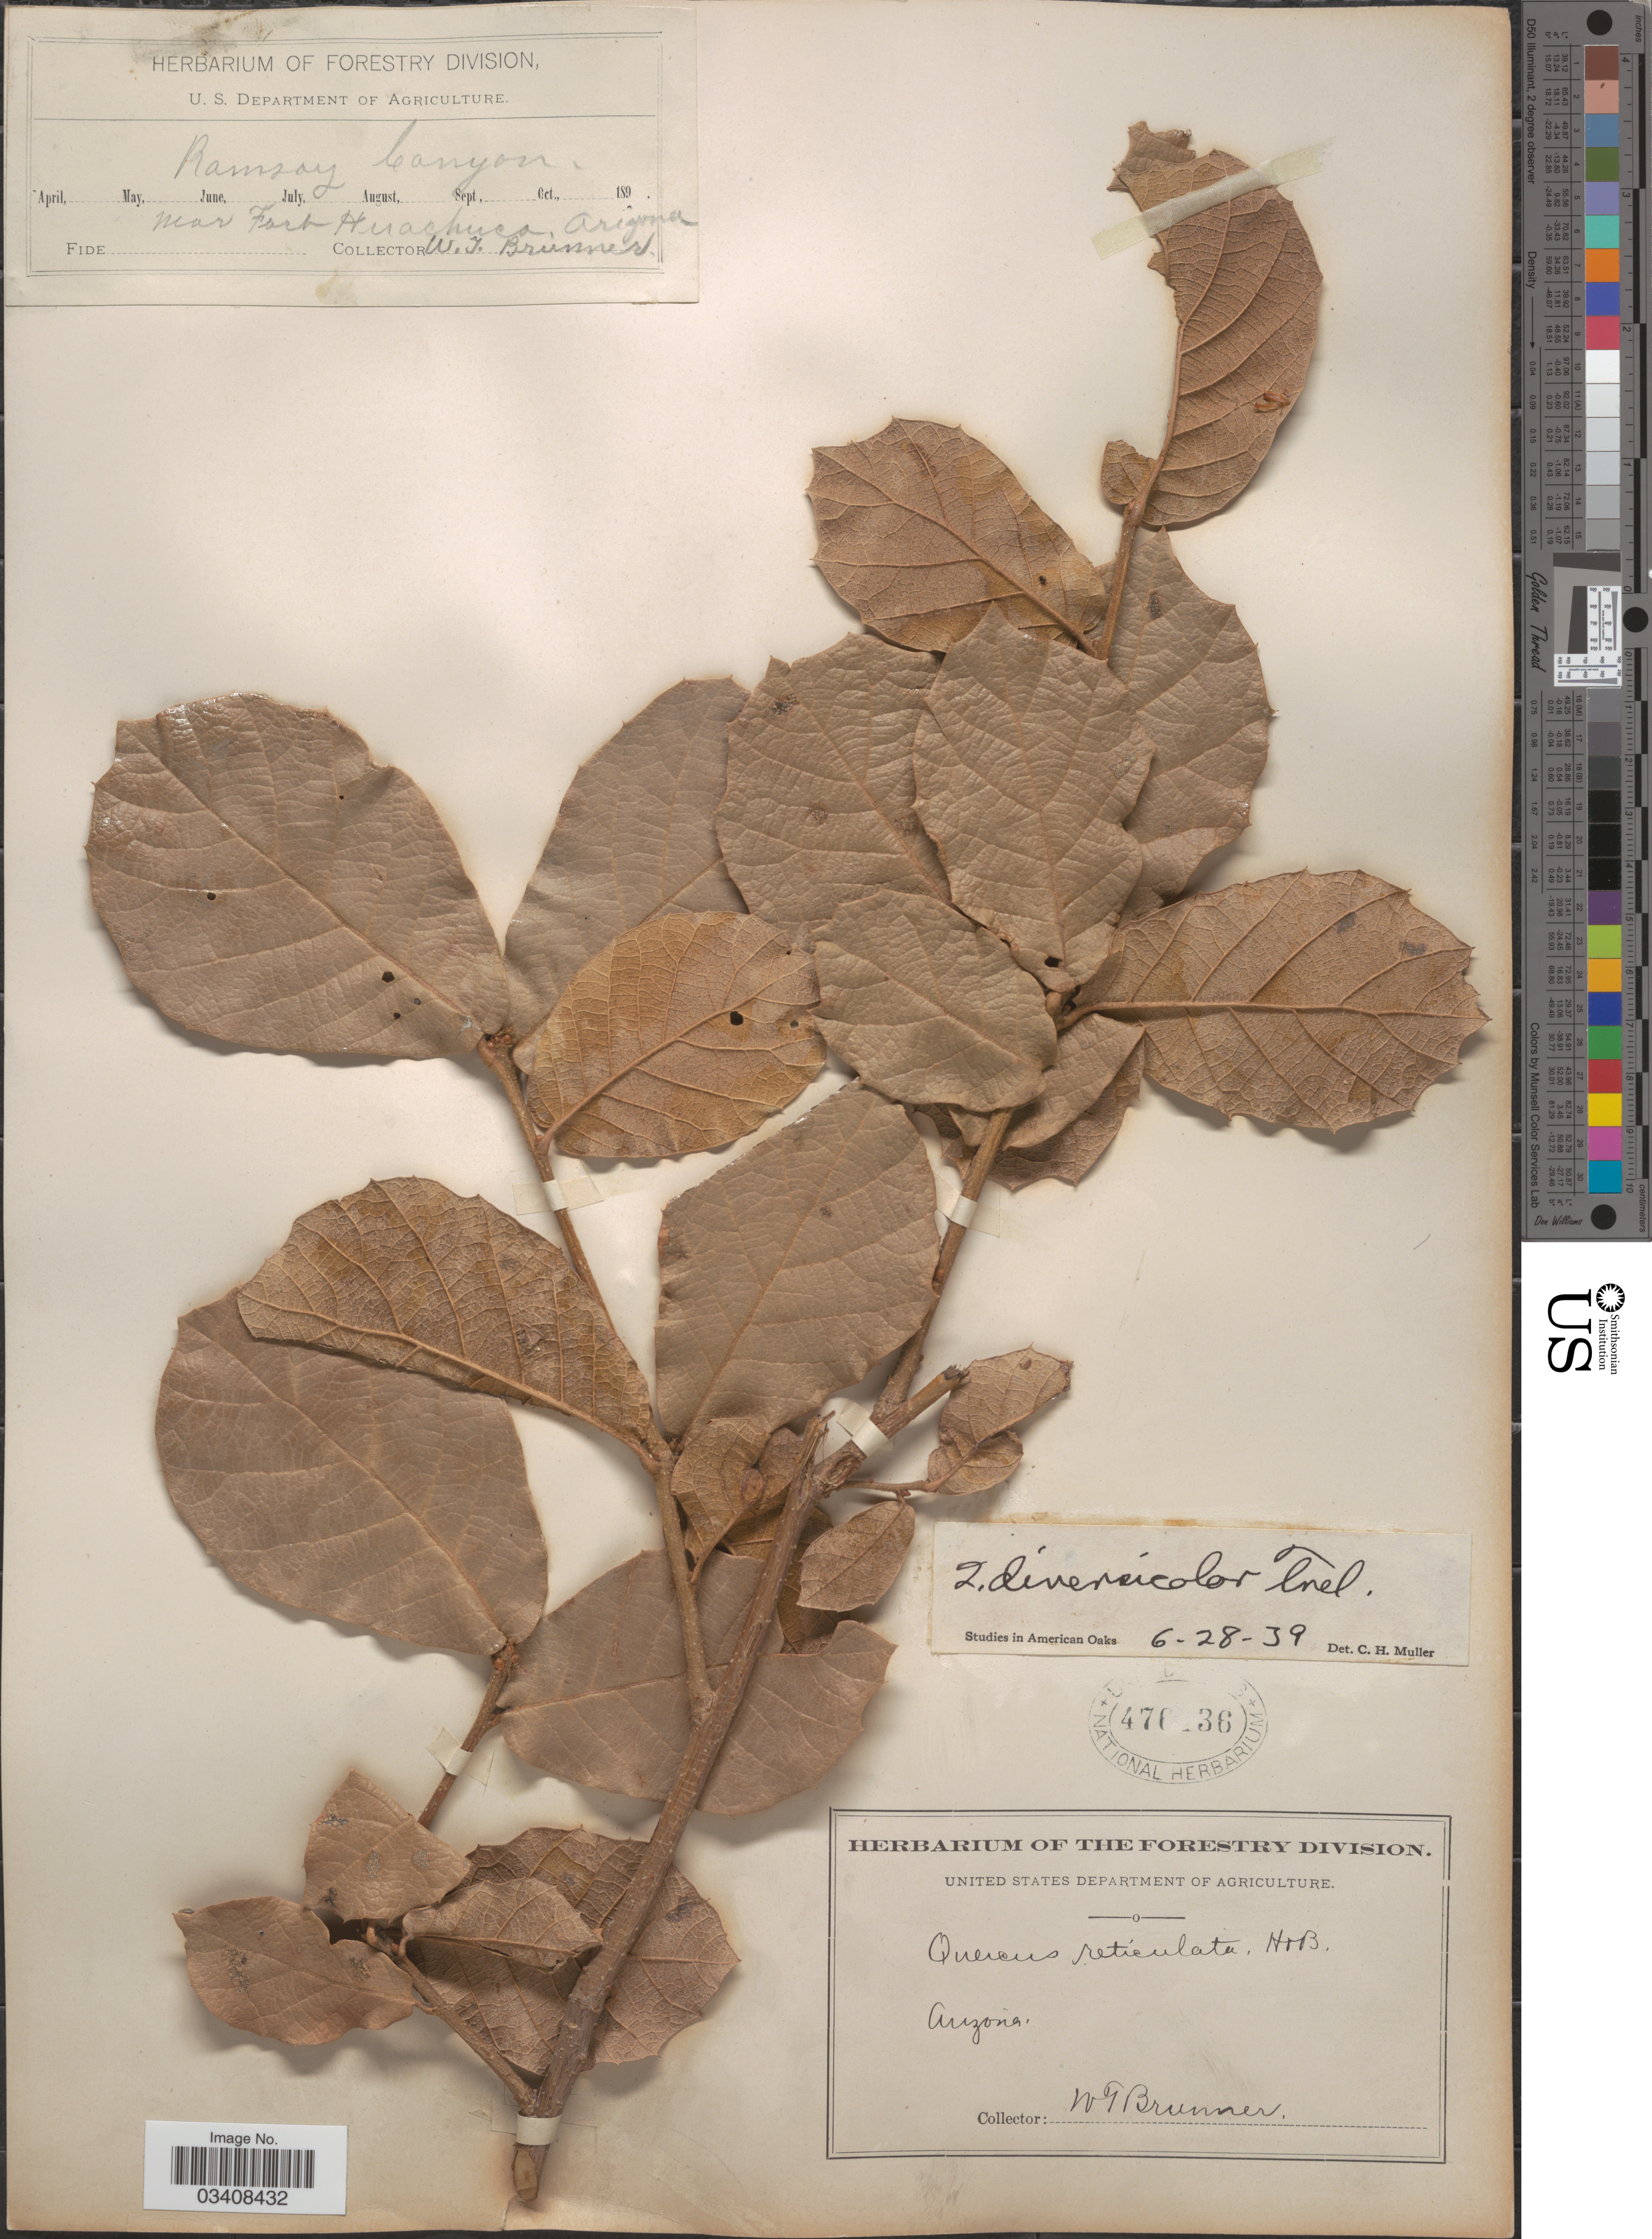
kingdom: Plantae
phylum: Tracheophyta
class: Magnoliopsida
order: Fagales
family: Fagaceae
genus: Quercus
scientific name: Quercus rugosa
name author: Née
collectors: W. Brunner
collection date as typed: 189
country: United States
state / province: Arizona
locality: Near Fort Huachuca.